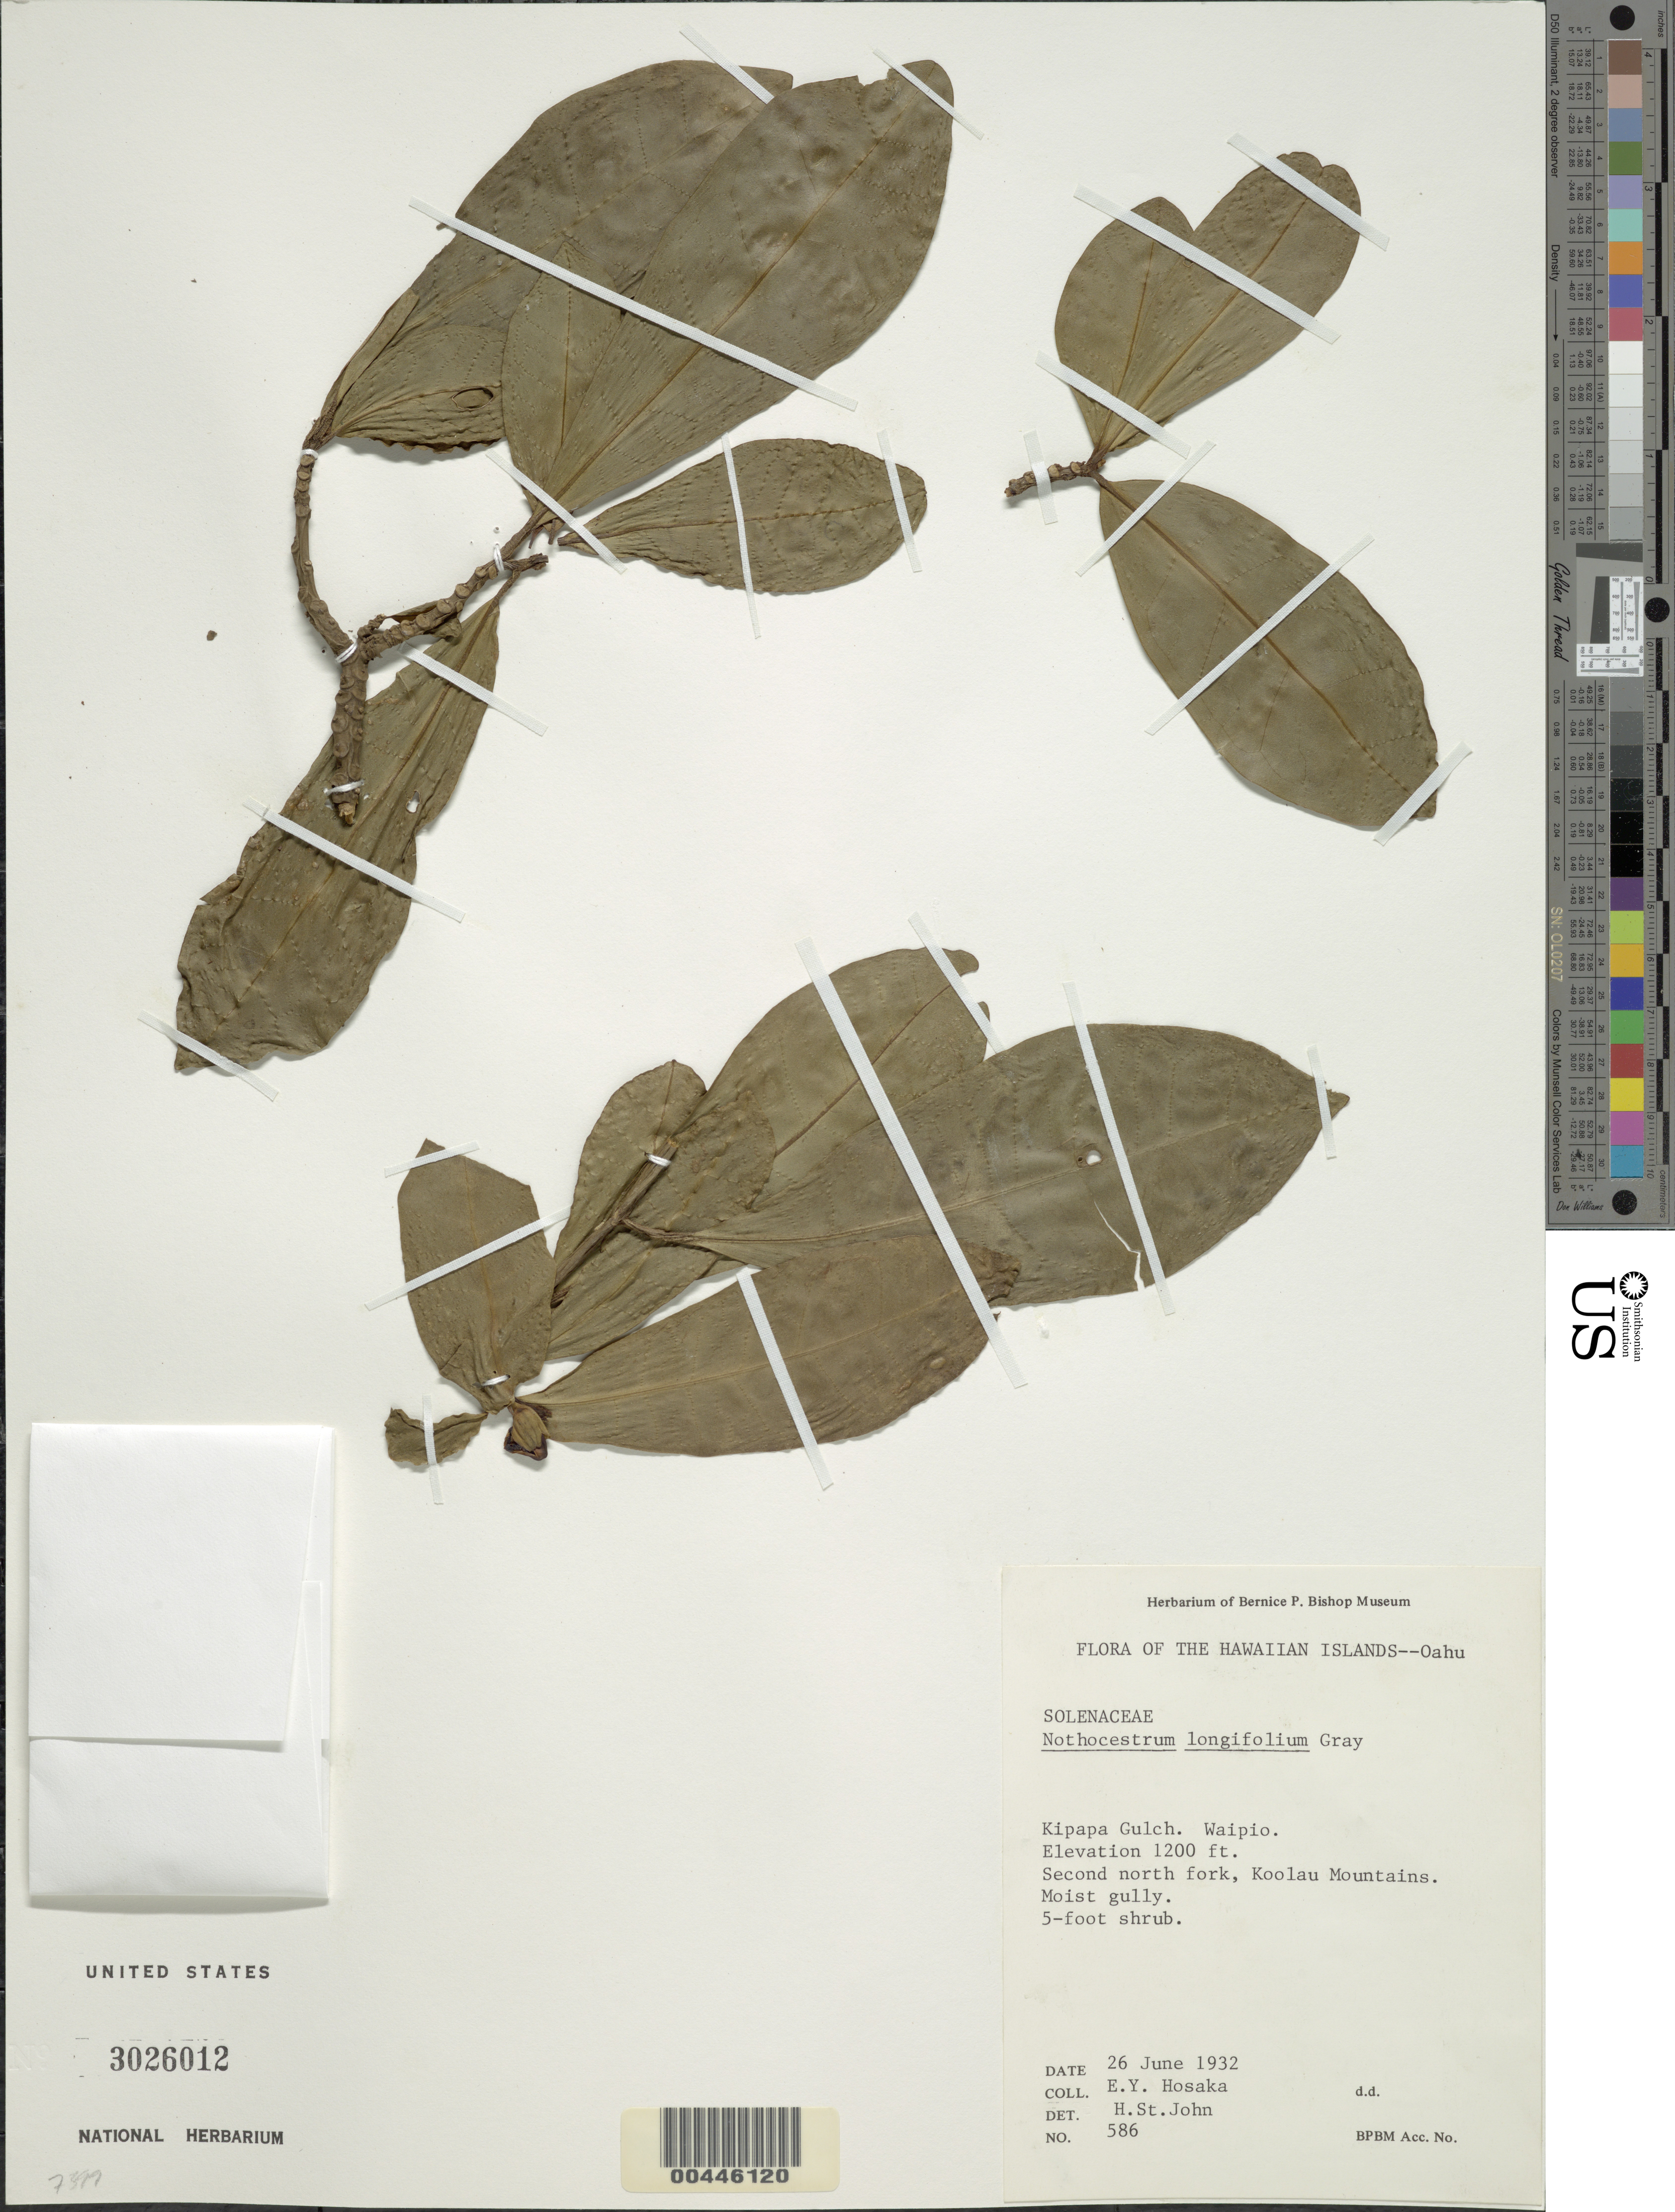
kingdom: Plantae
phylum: Tracheophyta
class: Magnoliopsida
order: Solanales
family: Solanaceae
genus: Nothocestrum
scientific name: Nothocestrum longifolium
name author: A. Gray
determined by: St. John, H.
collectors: E. Y. Hosaka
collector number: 586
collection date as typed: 26 Jun 1932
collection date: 1932-06-26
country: United States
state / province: Hawaii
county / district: Honolulu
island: Oahu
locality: Kipapa Gulch, Waipio, 2nd N fork, Koolau Mts.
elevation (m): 366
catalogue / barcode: US 3026012